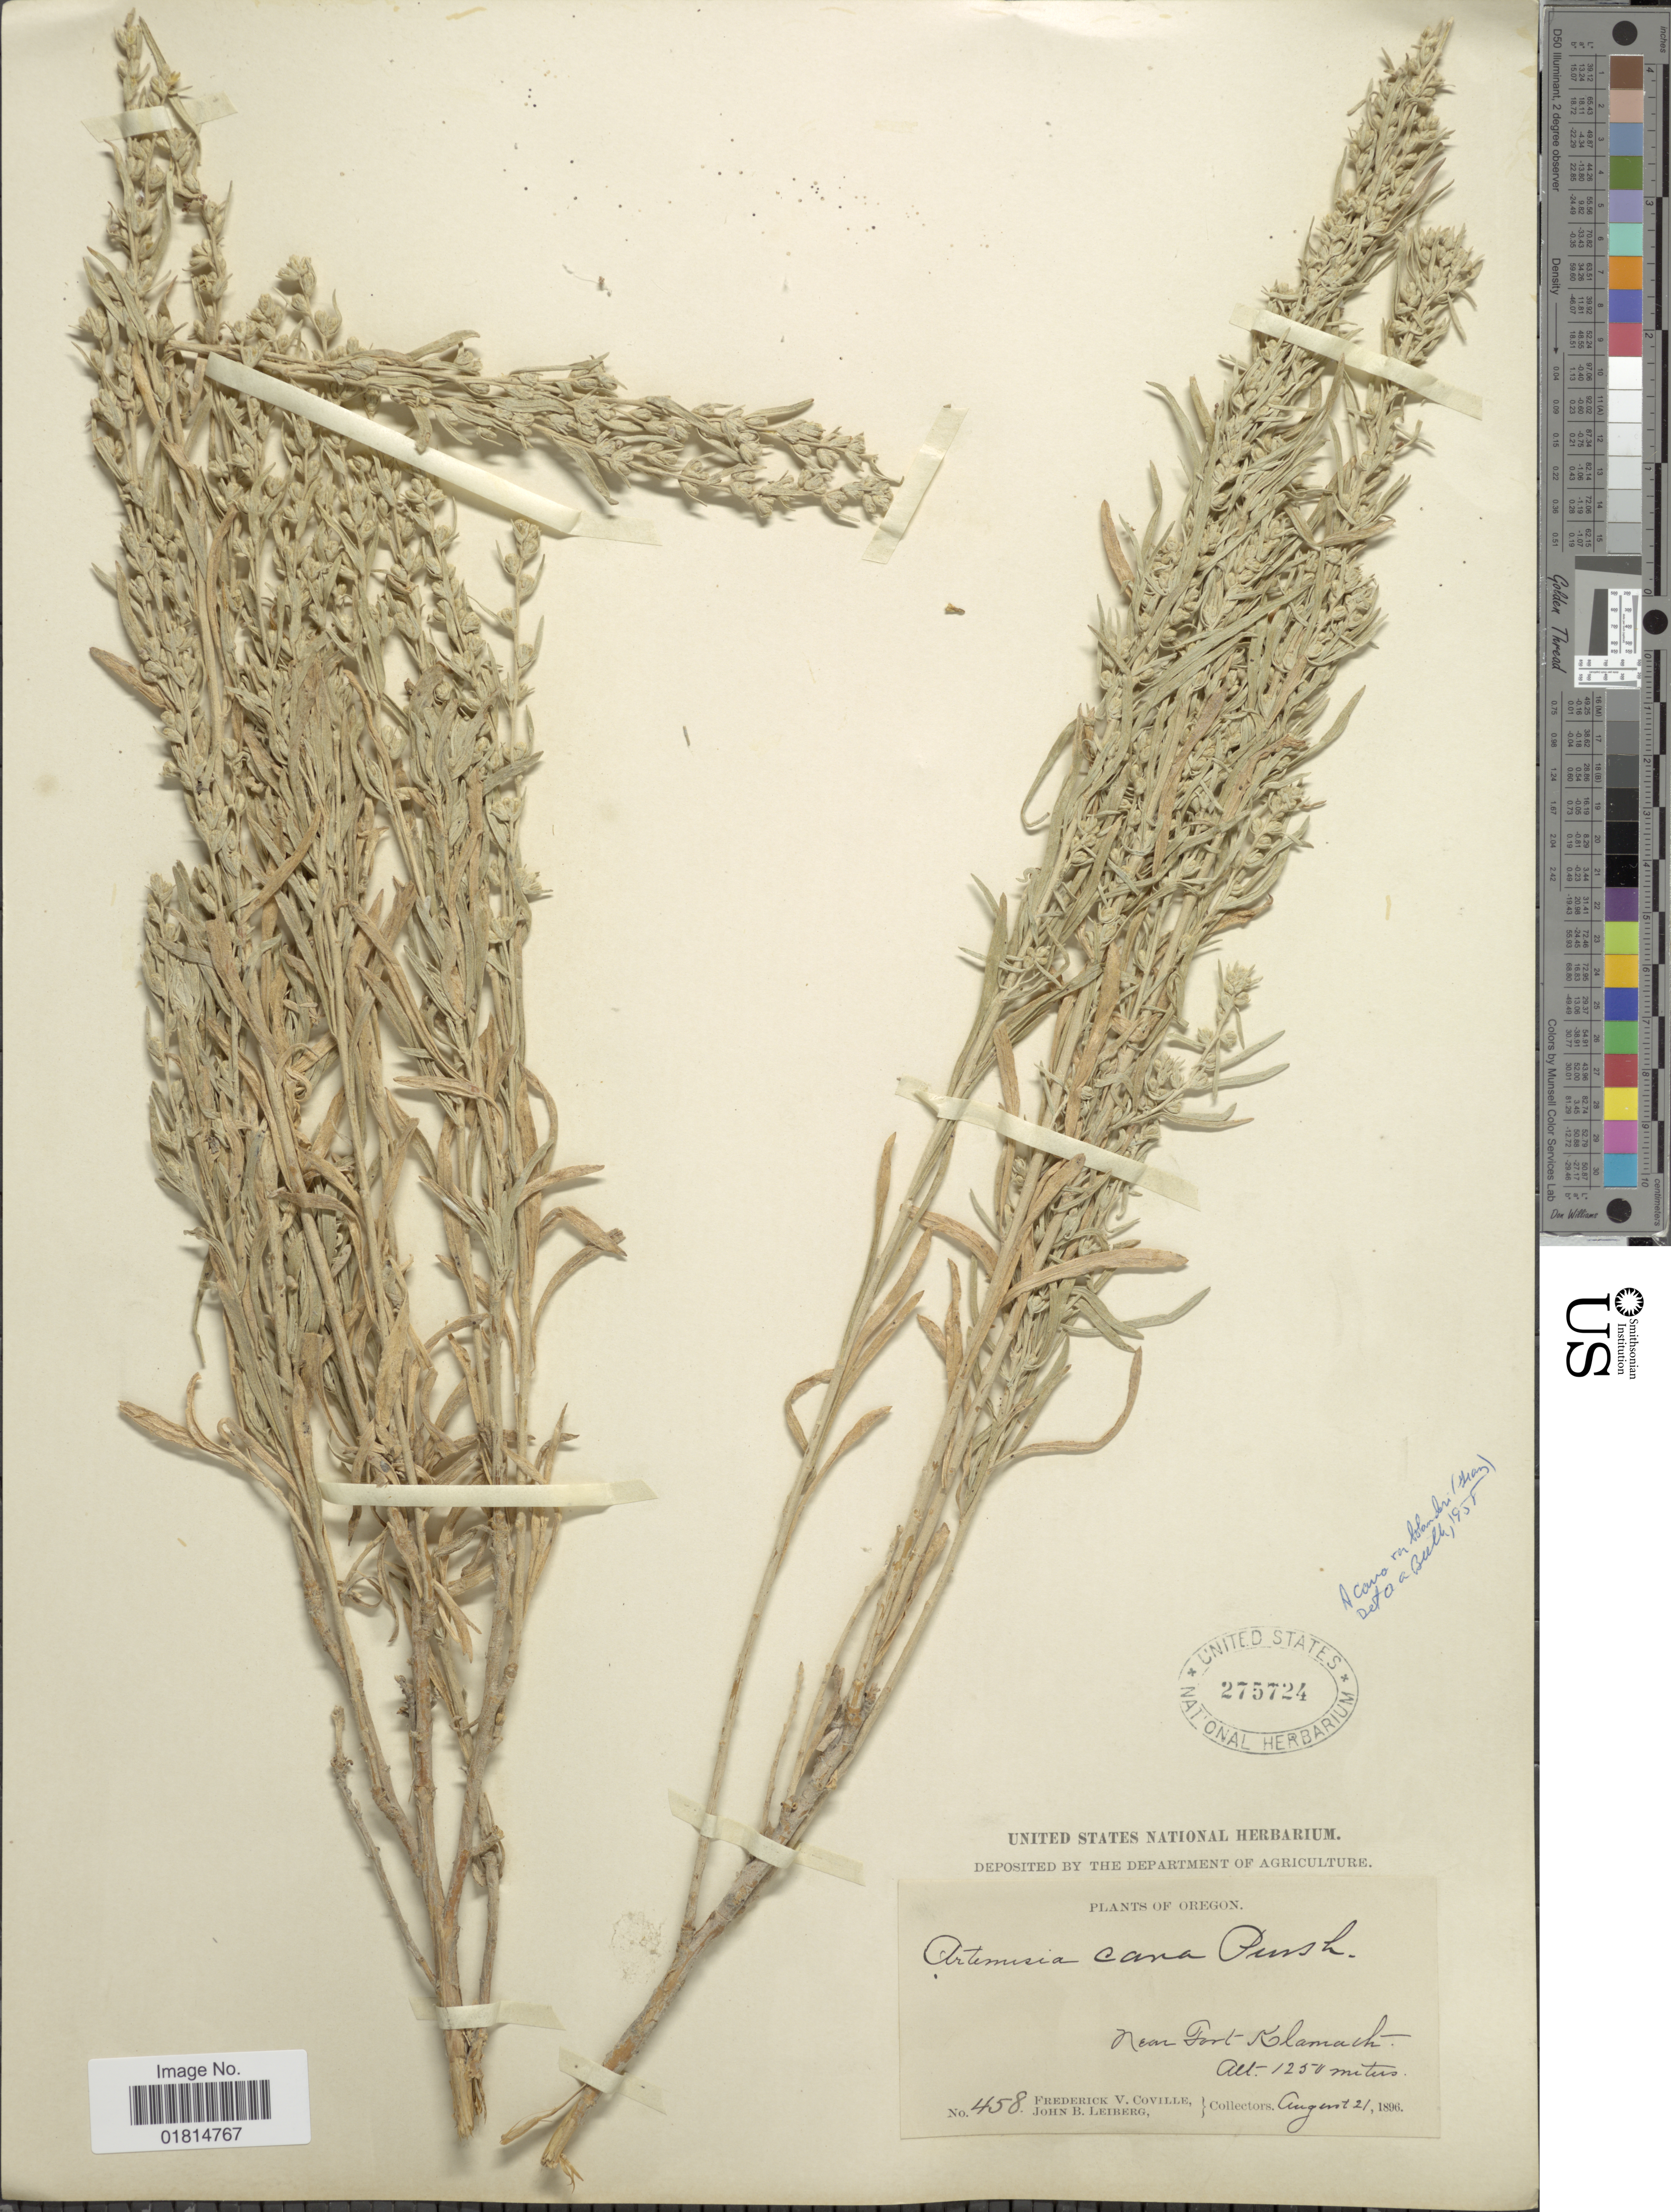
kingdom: Plantae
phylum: Tracheophyta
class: Magnoliopsida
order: Asterales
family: Asteraceae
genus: Artemisia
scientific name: Artemisia cana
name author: Pursh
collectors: F. V. Coville & J. B. Leiberg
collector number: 458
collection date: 1896-08-21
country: United States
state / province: Oregon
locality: Near Fort Klamath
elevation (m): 1250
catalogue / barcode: US 275724